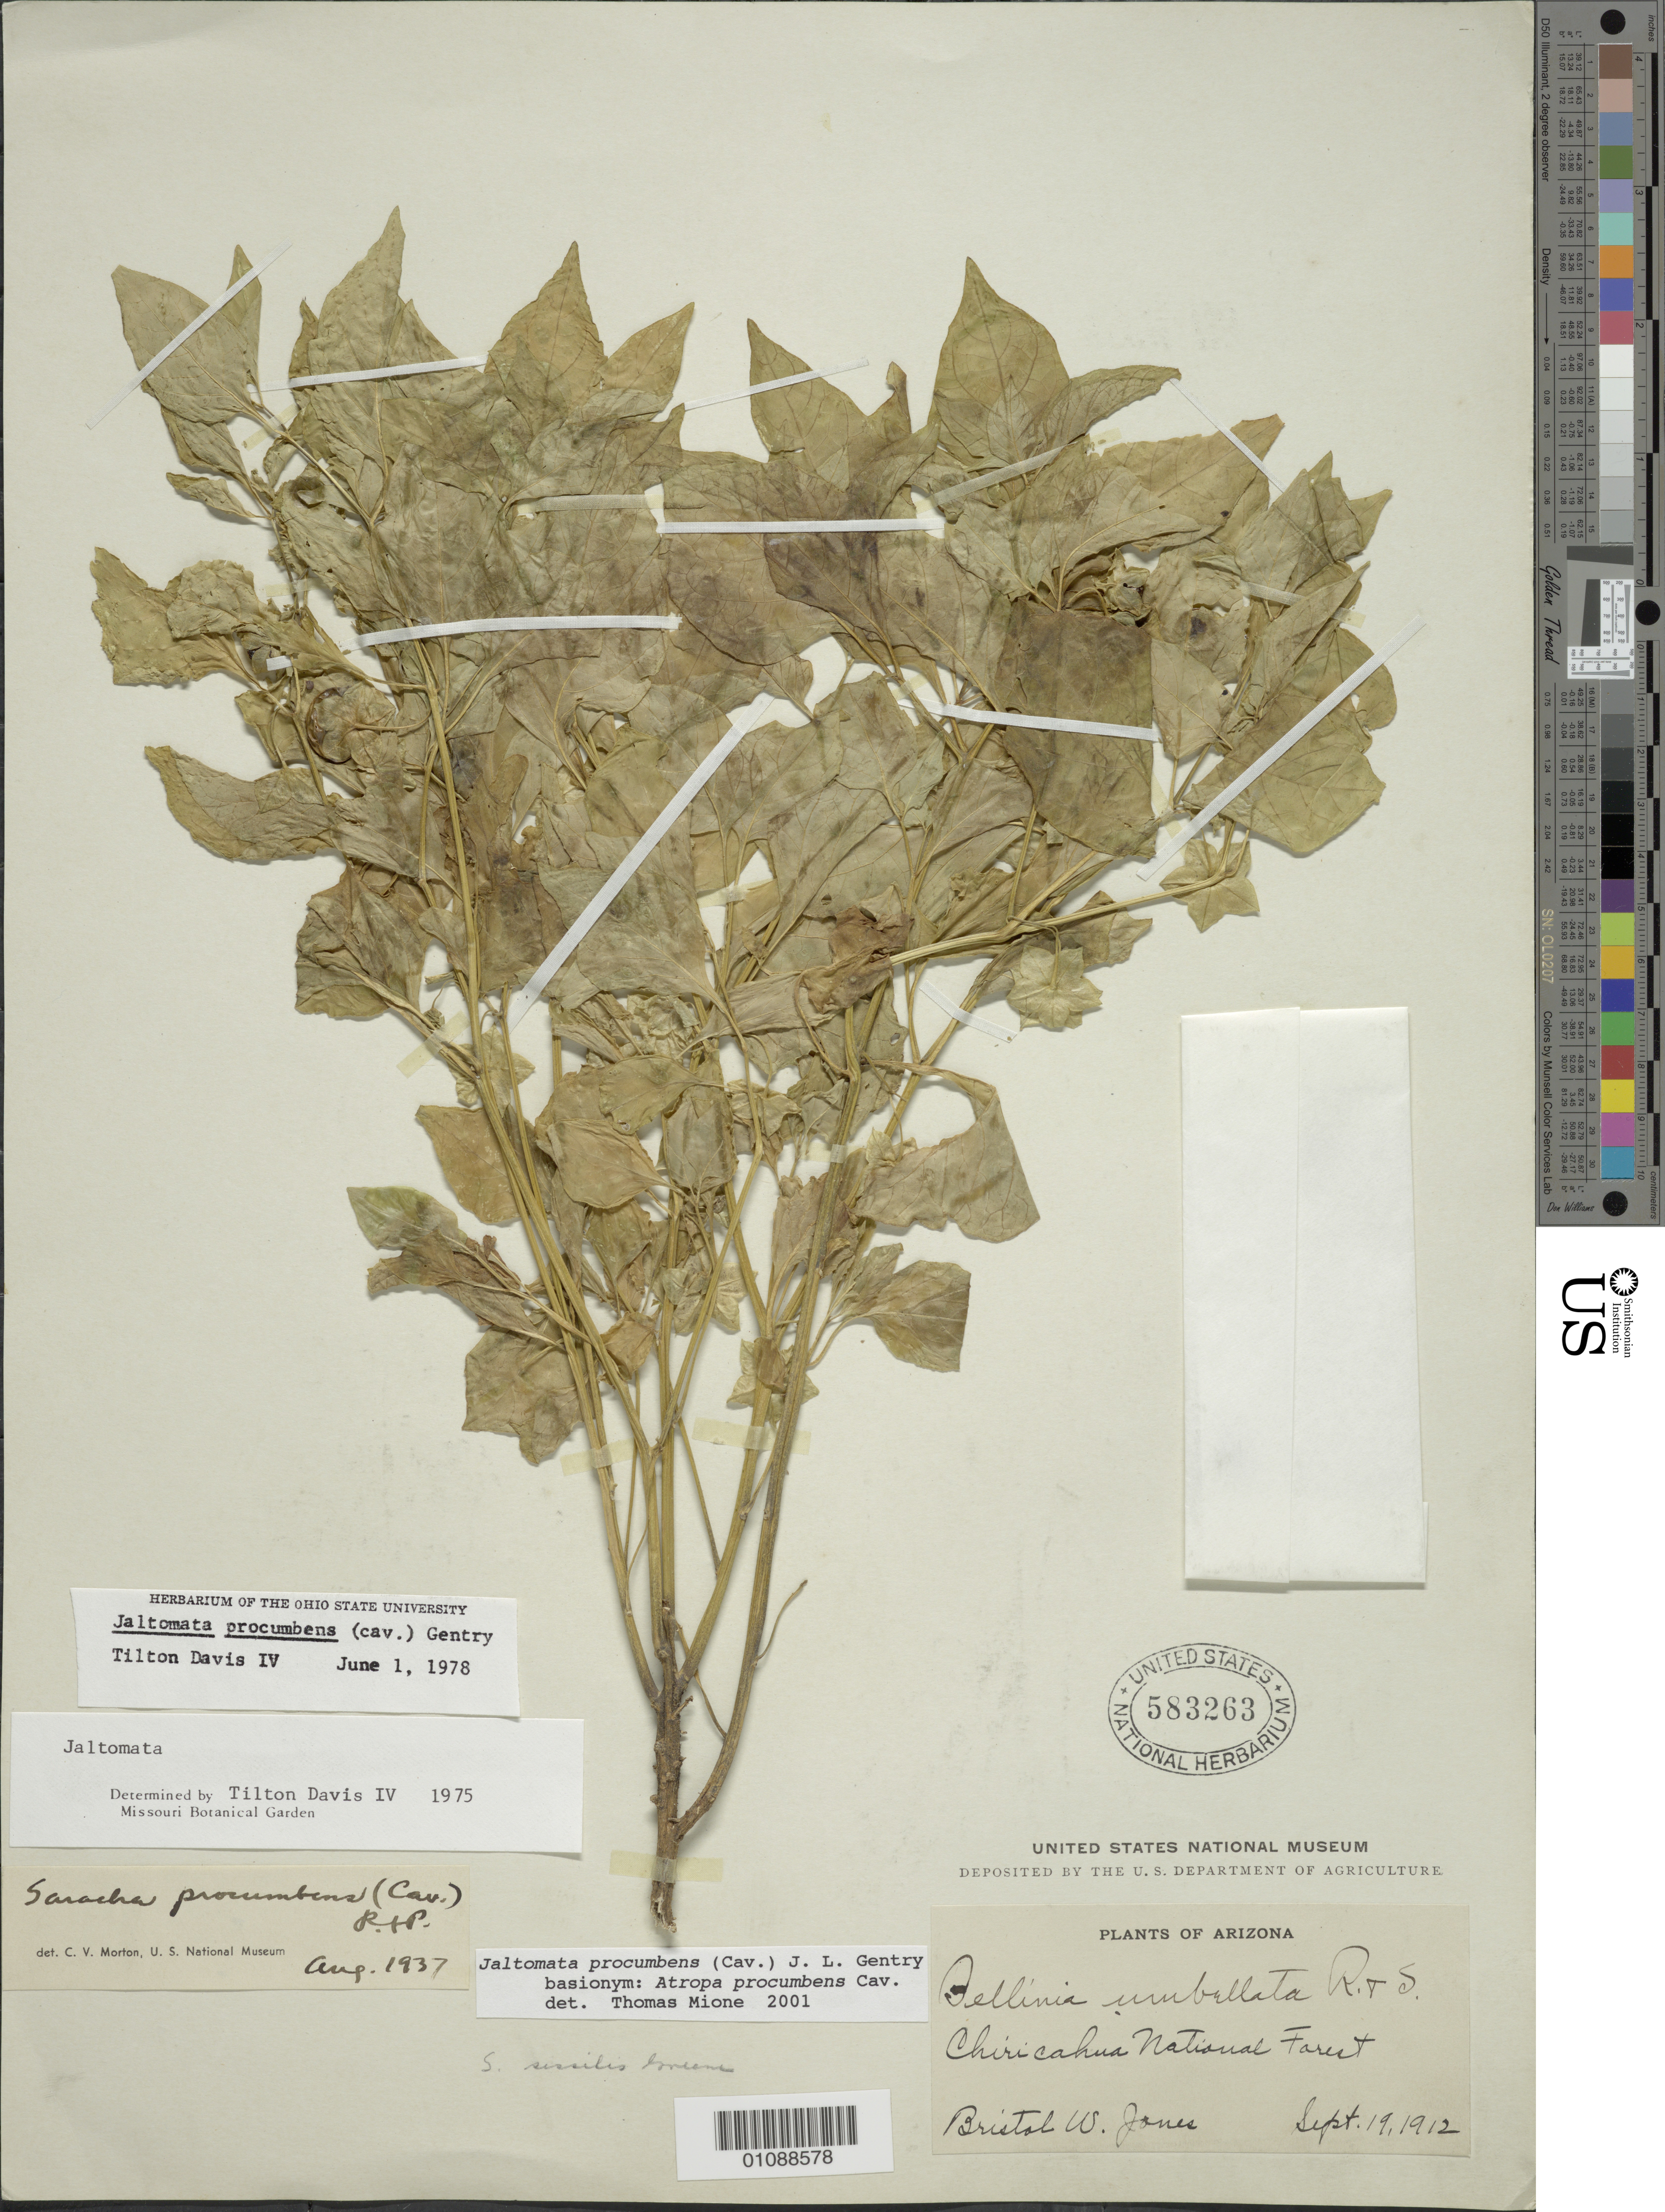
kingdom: Plantae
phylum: Tracheophyta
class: Magnoliopsida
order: Solanales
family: Solanaceae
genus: Jaltomata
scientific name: Jaltomata procumbens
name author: (Cav.) J.L. Gentry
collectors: B. Jones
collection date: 1912-09-19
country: United States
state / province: Arizona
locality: Chiricahua National Forest.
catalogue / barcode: US 583263